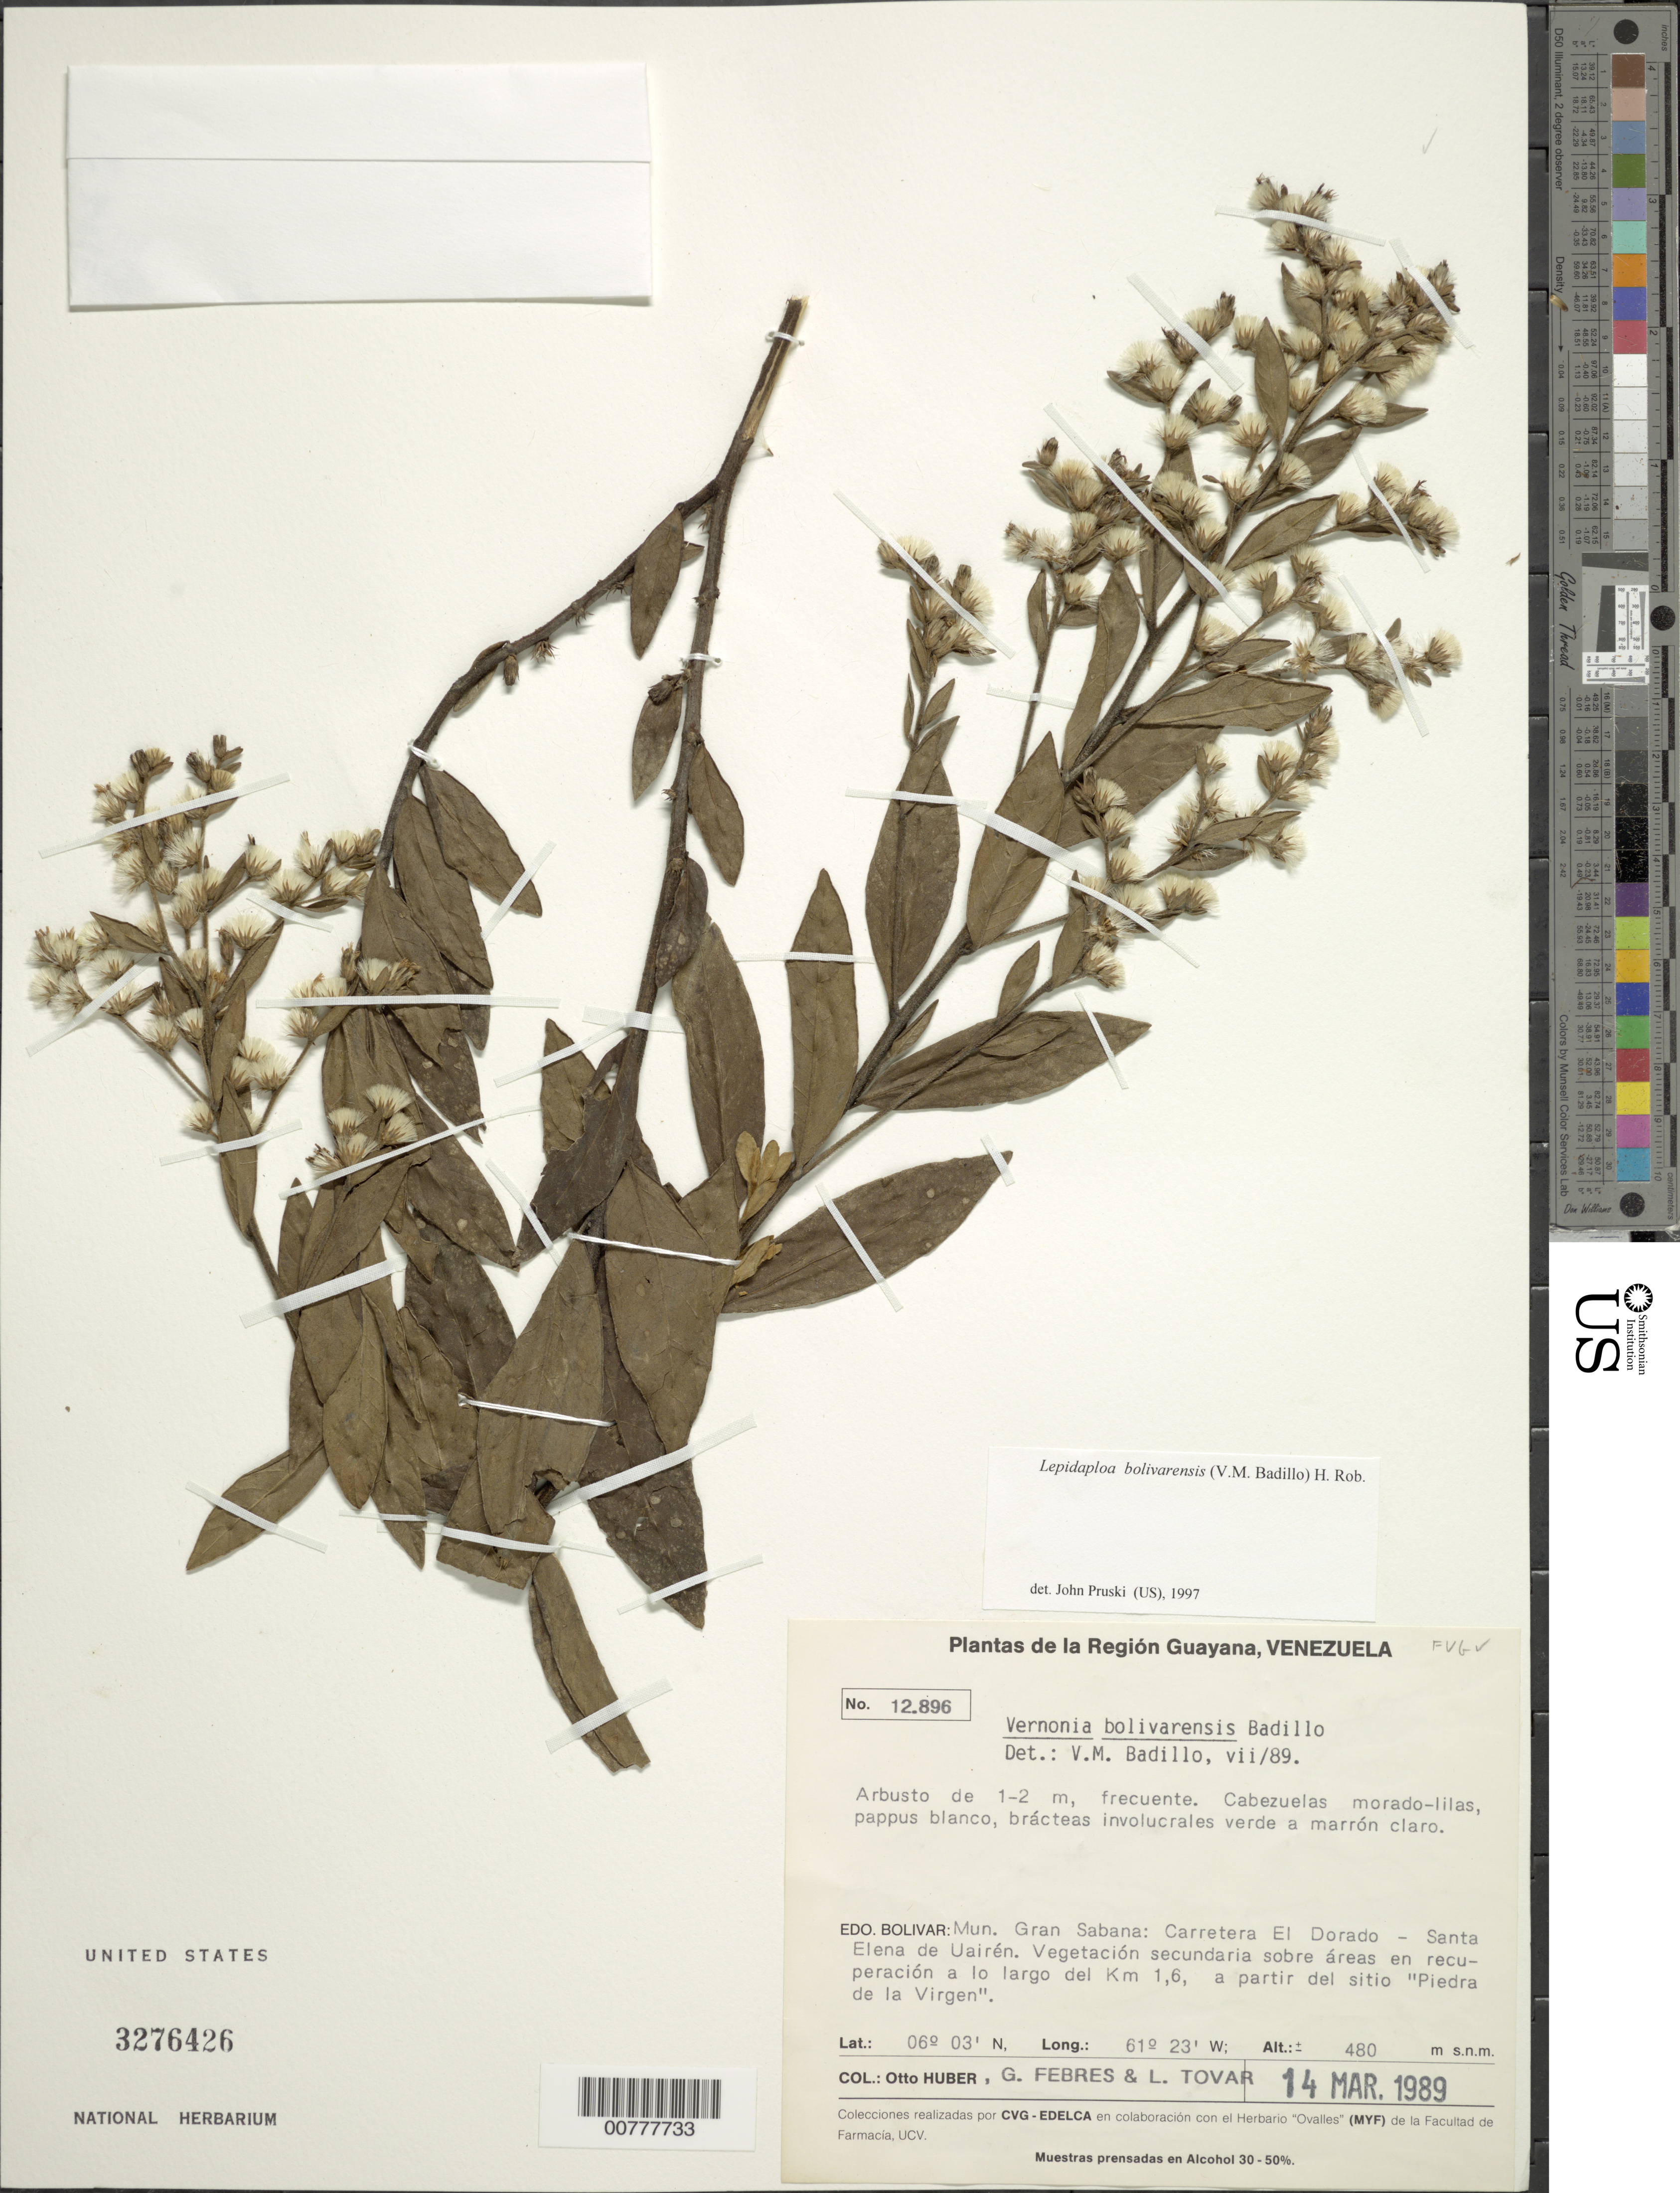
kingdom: Plantae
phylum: Tracheophyta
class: Magnoliopsida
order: Asterales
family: Asteraceae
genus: Lepidaploa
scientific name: Lepidaploa bolivarensis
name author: (V.M. Badillo) H. Rob.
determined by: Pruski, J. F.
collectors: O. Huber, G. Febres & L. Tovar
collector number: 12896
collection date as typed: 14-Mar-89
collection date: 1989-03-14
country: Venezuela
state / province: Bolívar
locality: Mun. Gran Sabana, carretera El Dorado - Santa Elena de Uairen; a lo largo del km 1.6, a partir del sitio "Piedra de la Virgen"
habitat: Vegetación secundaria sobre areas en recupracion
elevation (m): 480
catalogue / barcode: US 3276426